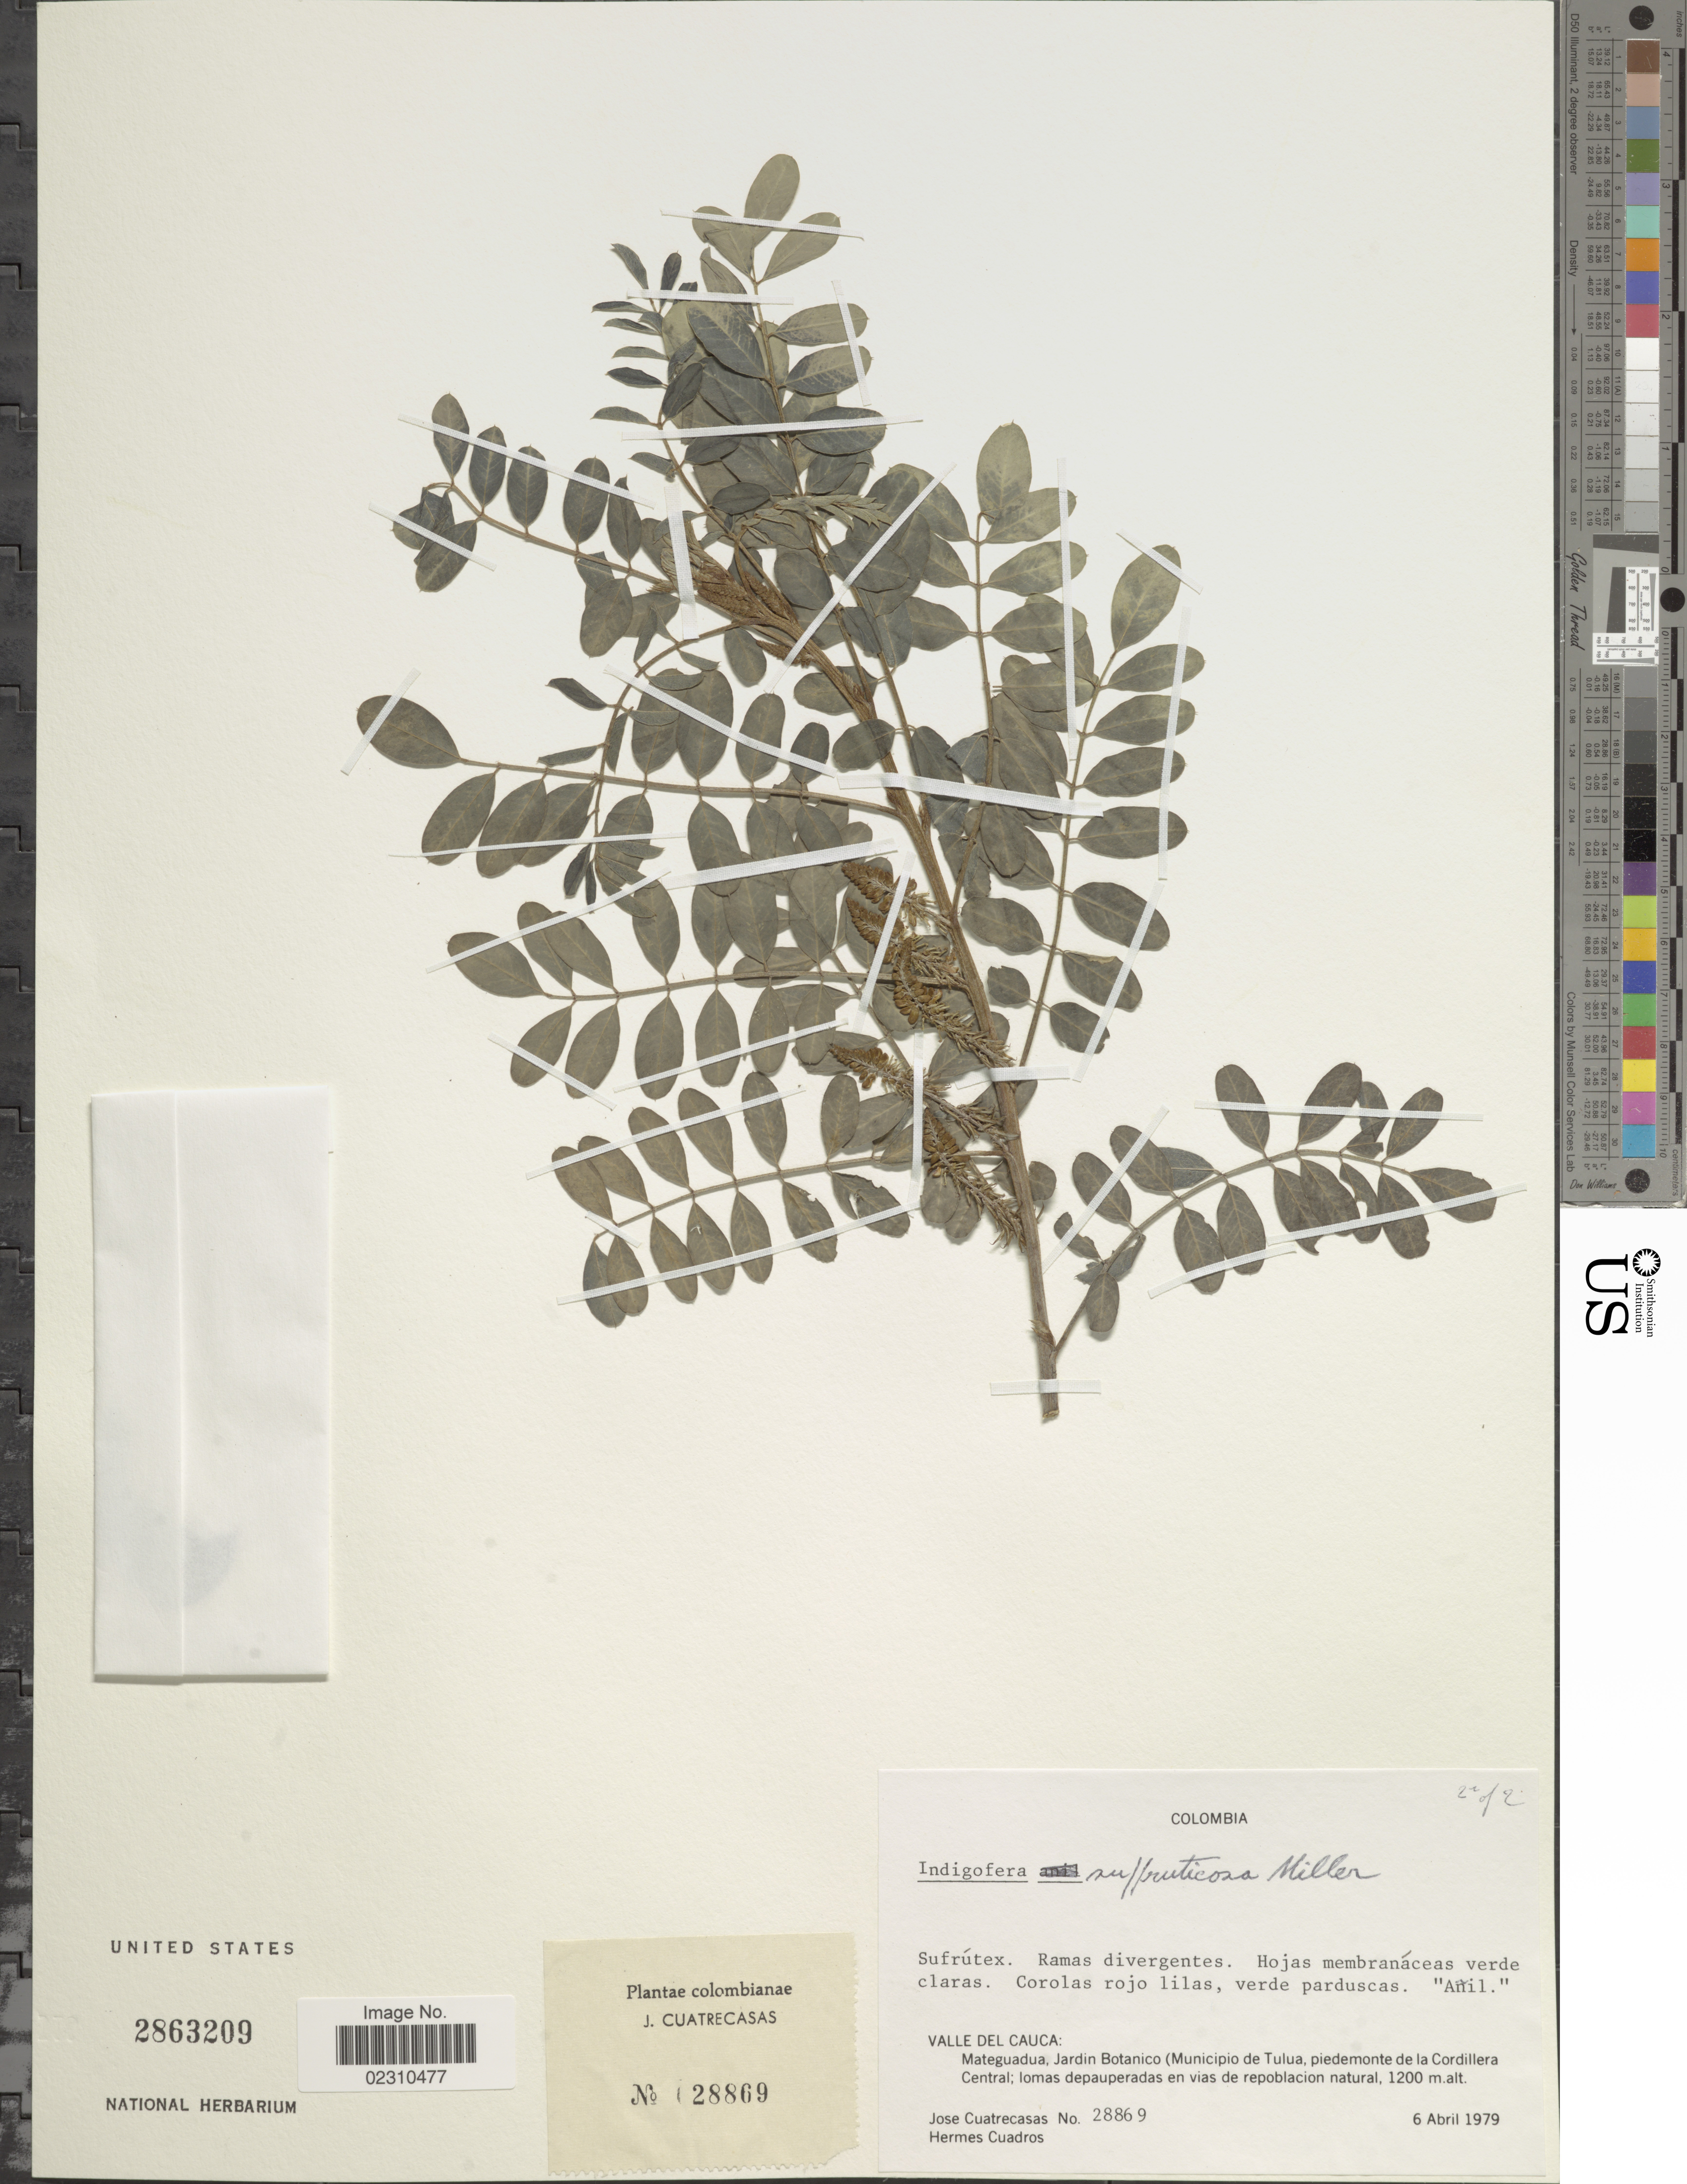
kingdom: Plantae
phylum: Tracheophyta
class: Magnoliopsida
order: Fabales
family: Fabaceae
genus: Indigofera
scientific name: Indigofera suffruticosa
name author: Mill.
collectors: J. Cuatrecasas & H. Cuadros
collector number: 28869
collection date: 1979-04-06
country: Colombia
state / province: Valle del Cauca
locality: Valle del Cauca, Mateguadua, Jardin Botanico (Municipio de Tulua, piedemonte de la Cordillera Central; Lomas depauredas en vias de repoblacion natural.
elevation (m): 1200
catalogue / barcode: US 2863209